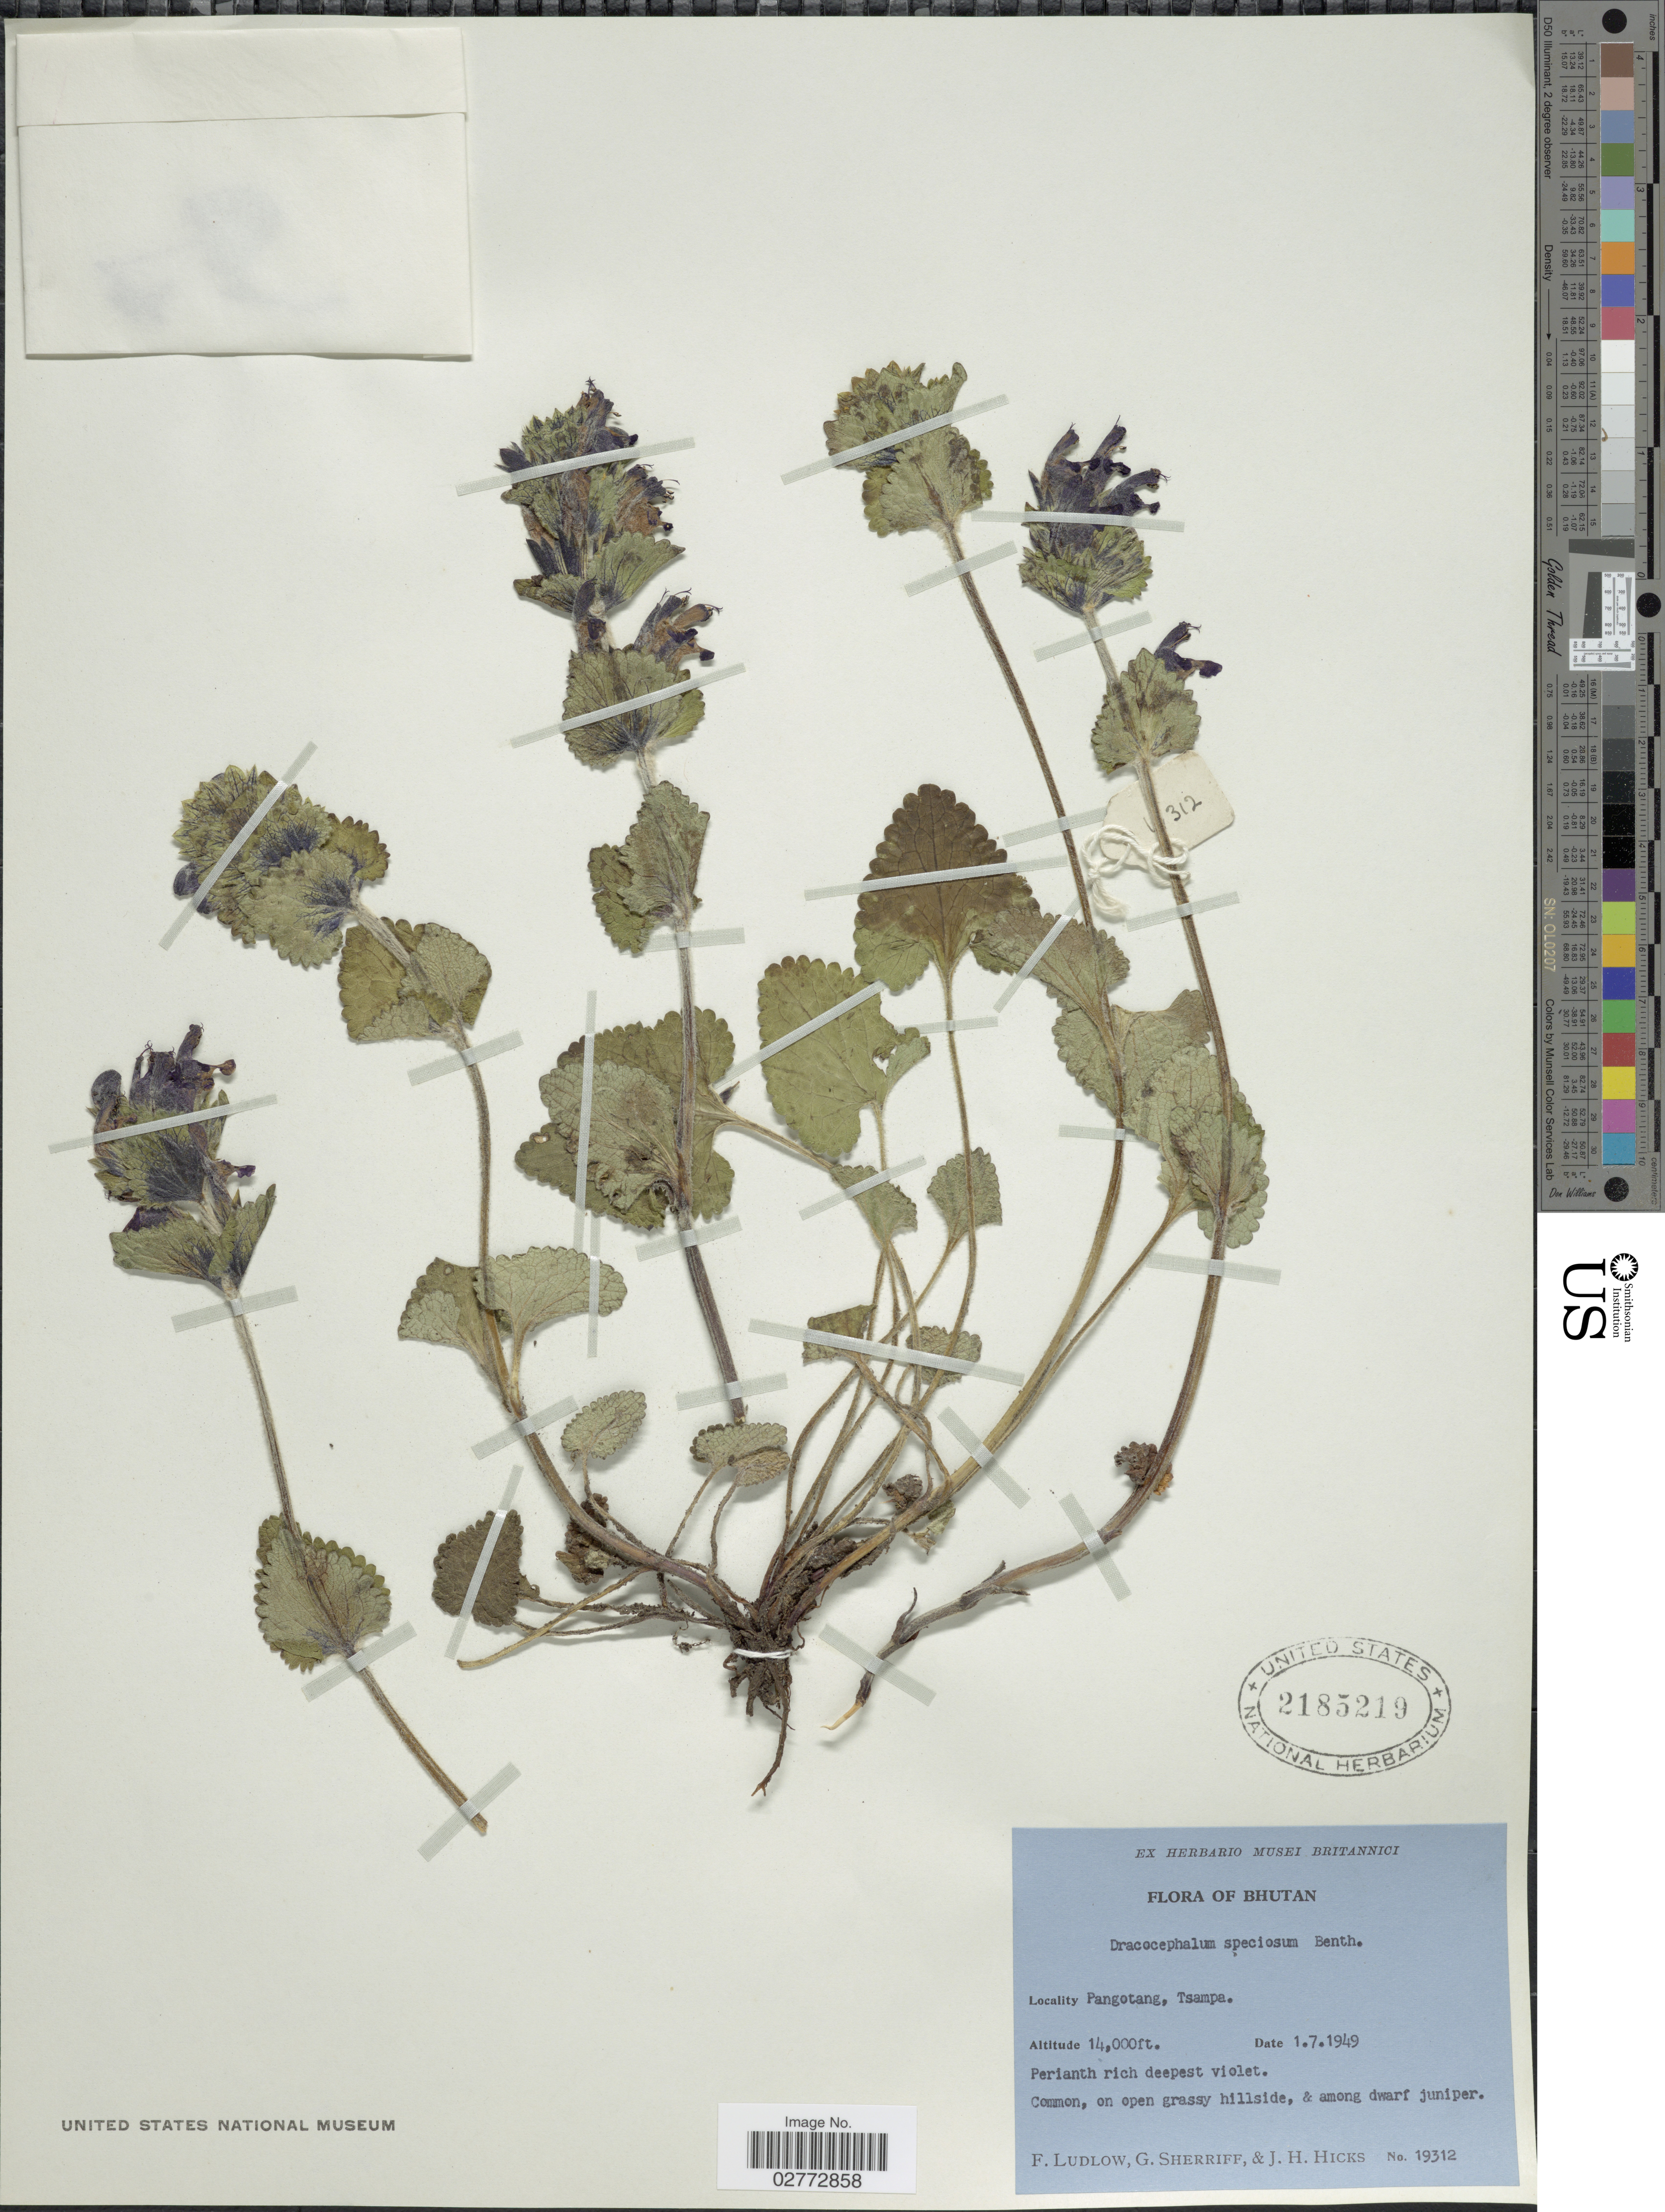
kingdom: Plantae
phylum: Tracheophyta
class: Magnoliopsida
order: Lamiales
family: Lamiaceae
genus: Dracocephalum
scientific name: Dracocephalum speciosum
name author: Sweet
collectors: F. Ludlow, G. Sherriff & J. H. Hicks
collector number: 19312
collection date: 1949-07-01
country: Bhutan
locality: Pangotang, Tsampa.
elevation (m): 4267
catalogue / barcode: US 2185219